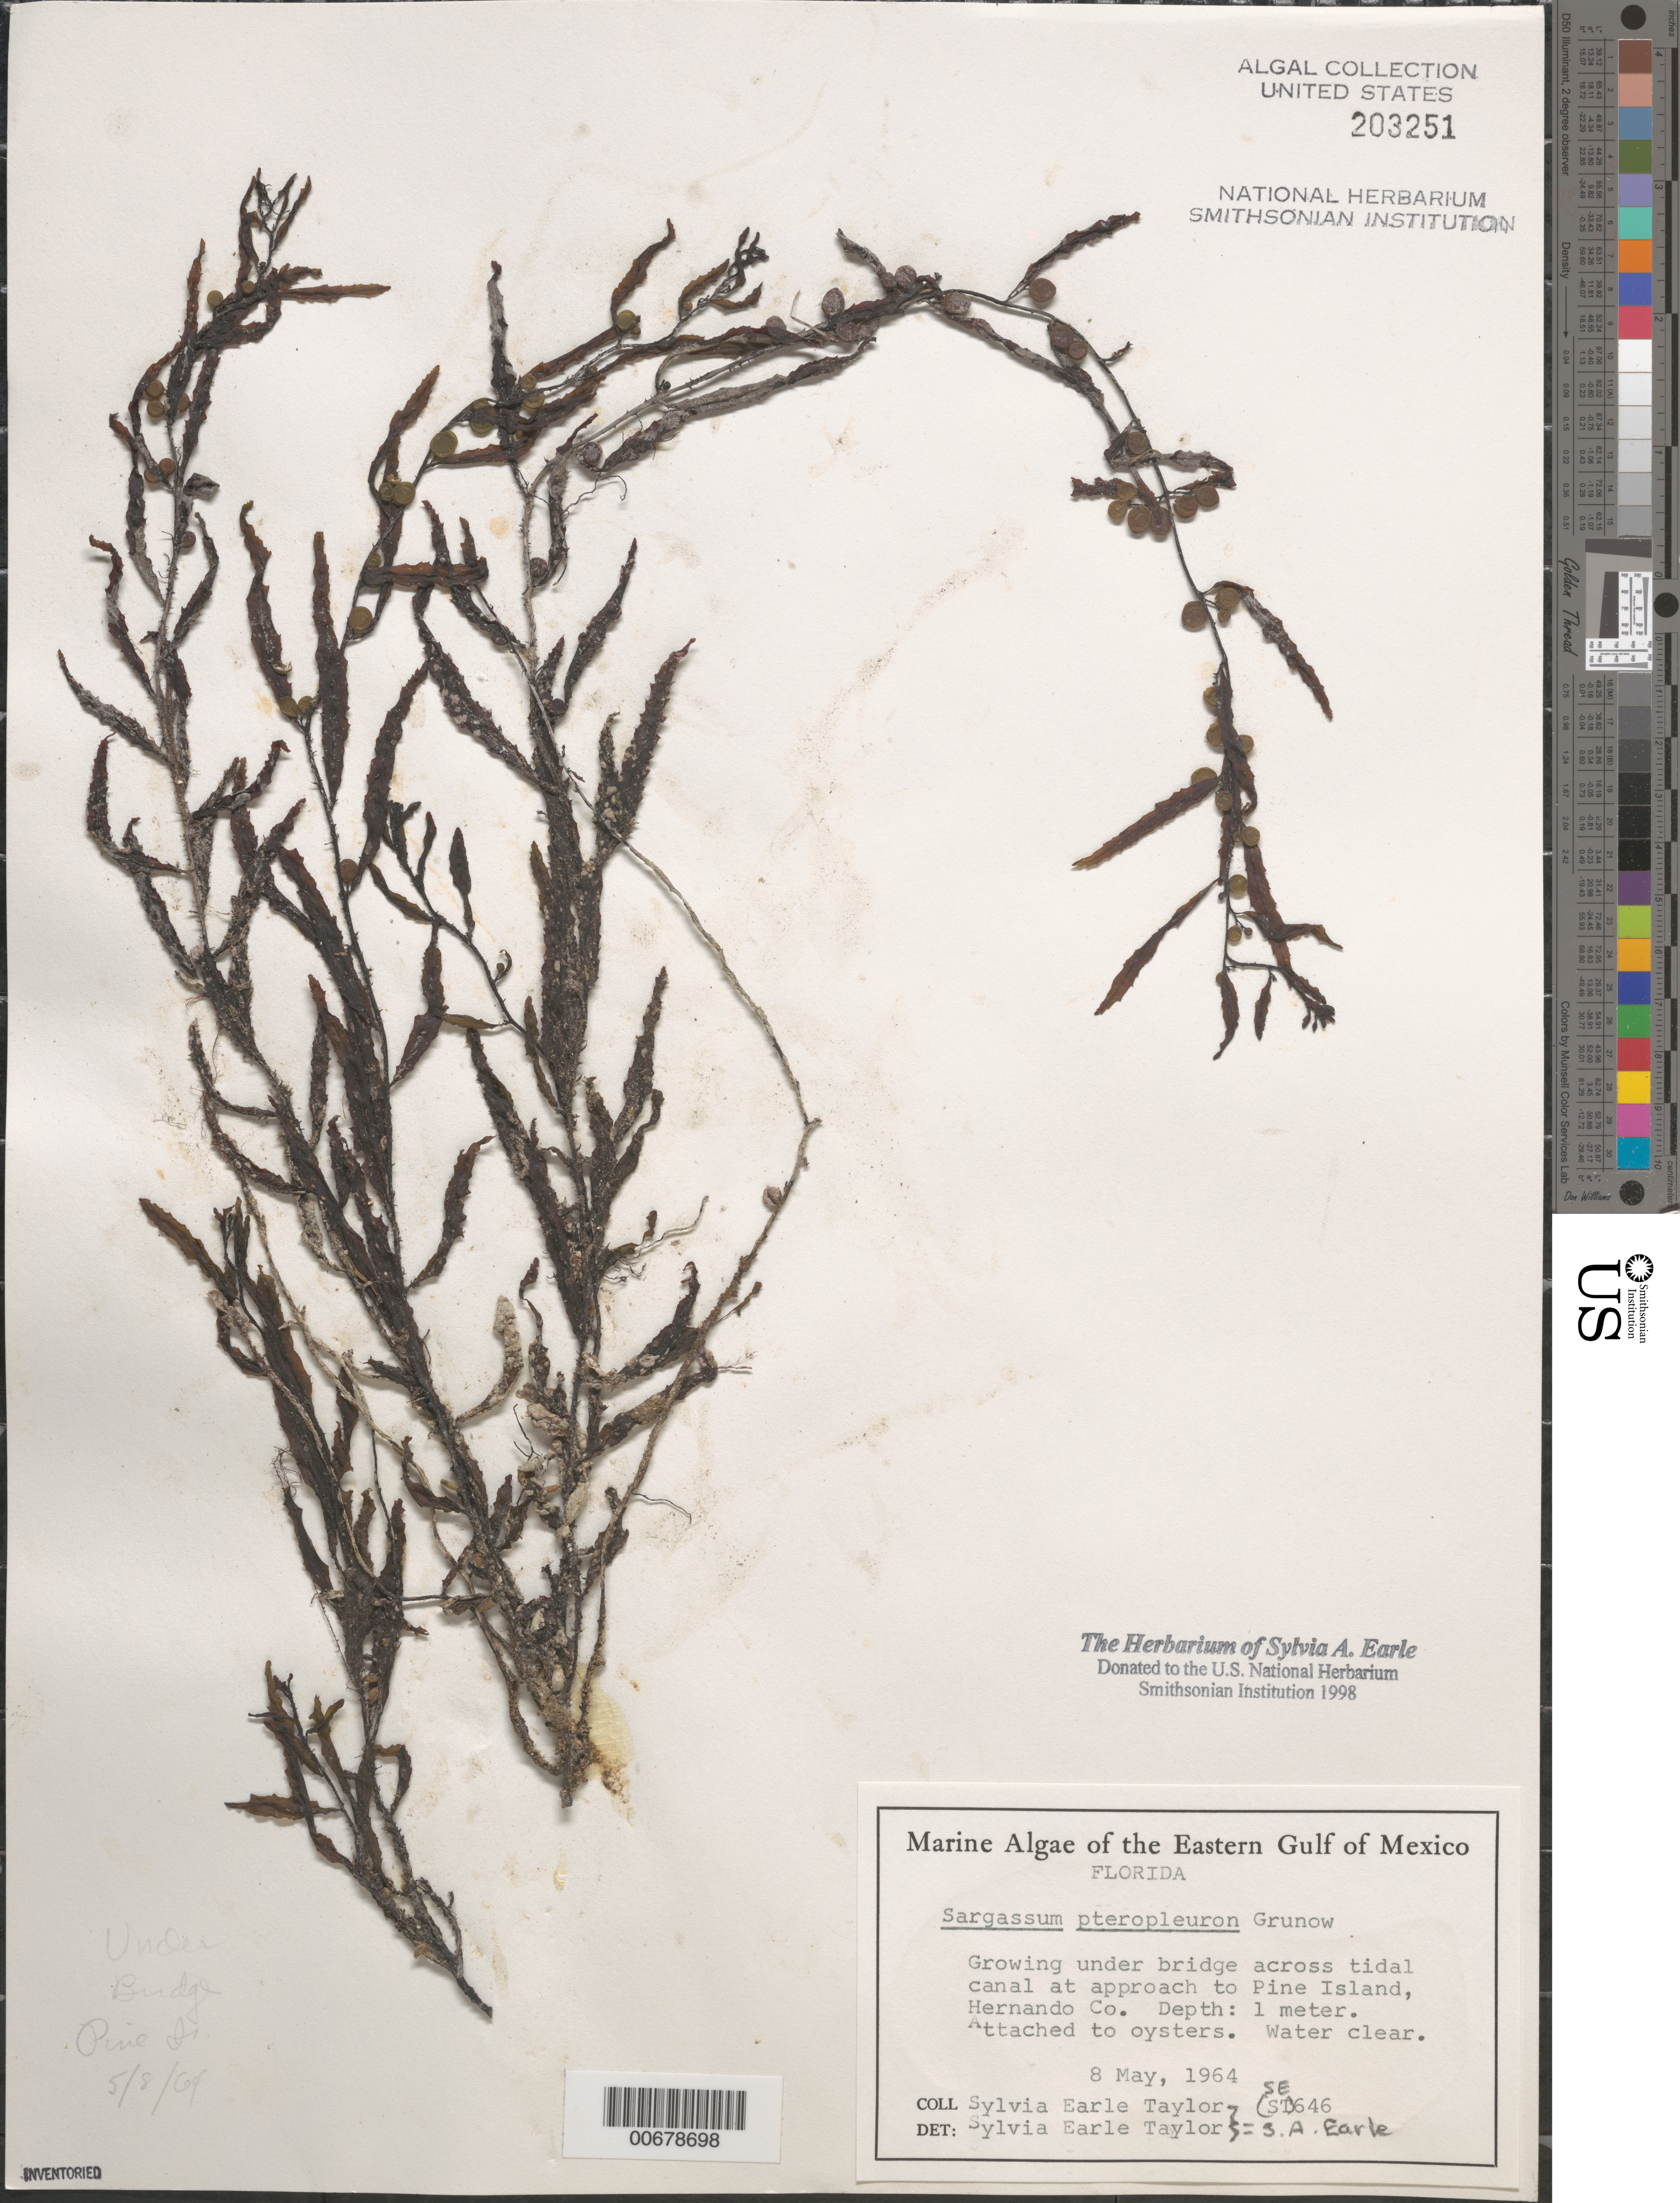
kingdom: Chromista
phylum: Ochrophyta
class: Phaeophyceae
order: Fucales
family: Sargassaceae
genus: Sargassum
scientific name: Sargassum pteropleuron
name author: Grunow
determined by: Earle, S. A.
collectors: S. A. Earle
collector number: SE 646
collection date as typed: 08 May 1964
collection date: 1964-05-08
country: United States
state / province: Florida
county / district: Hernando County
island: Pine Island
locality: Eastern Gulf of Mexico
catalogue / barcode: US 203251